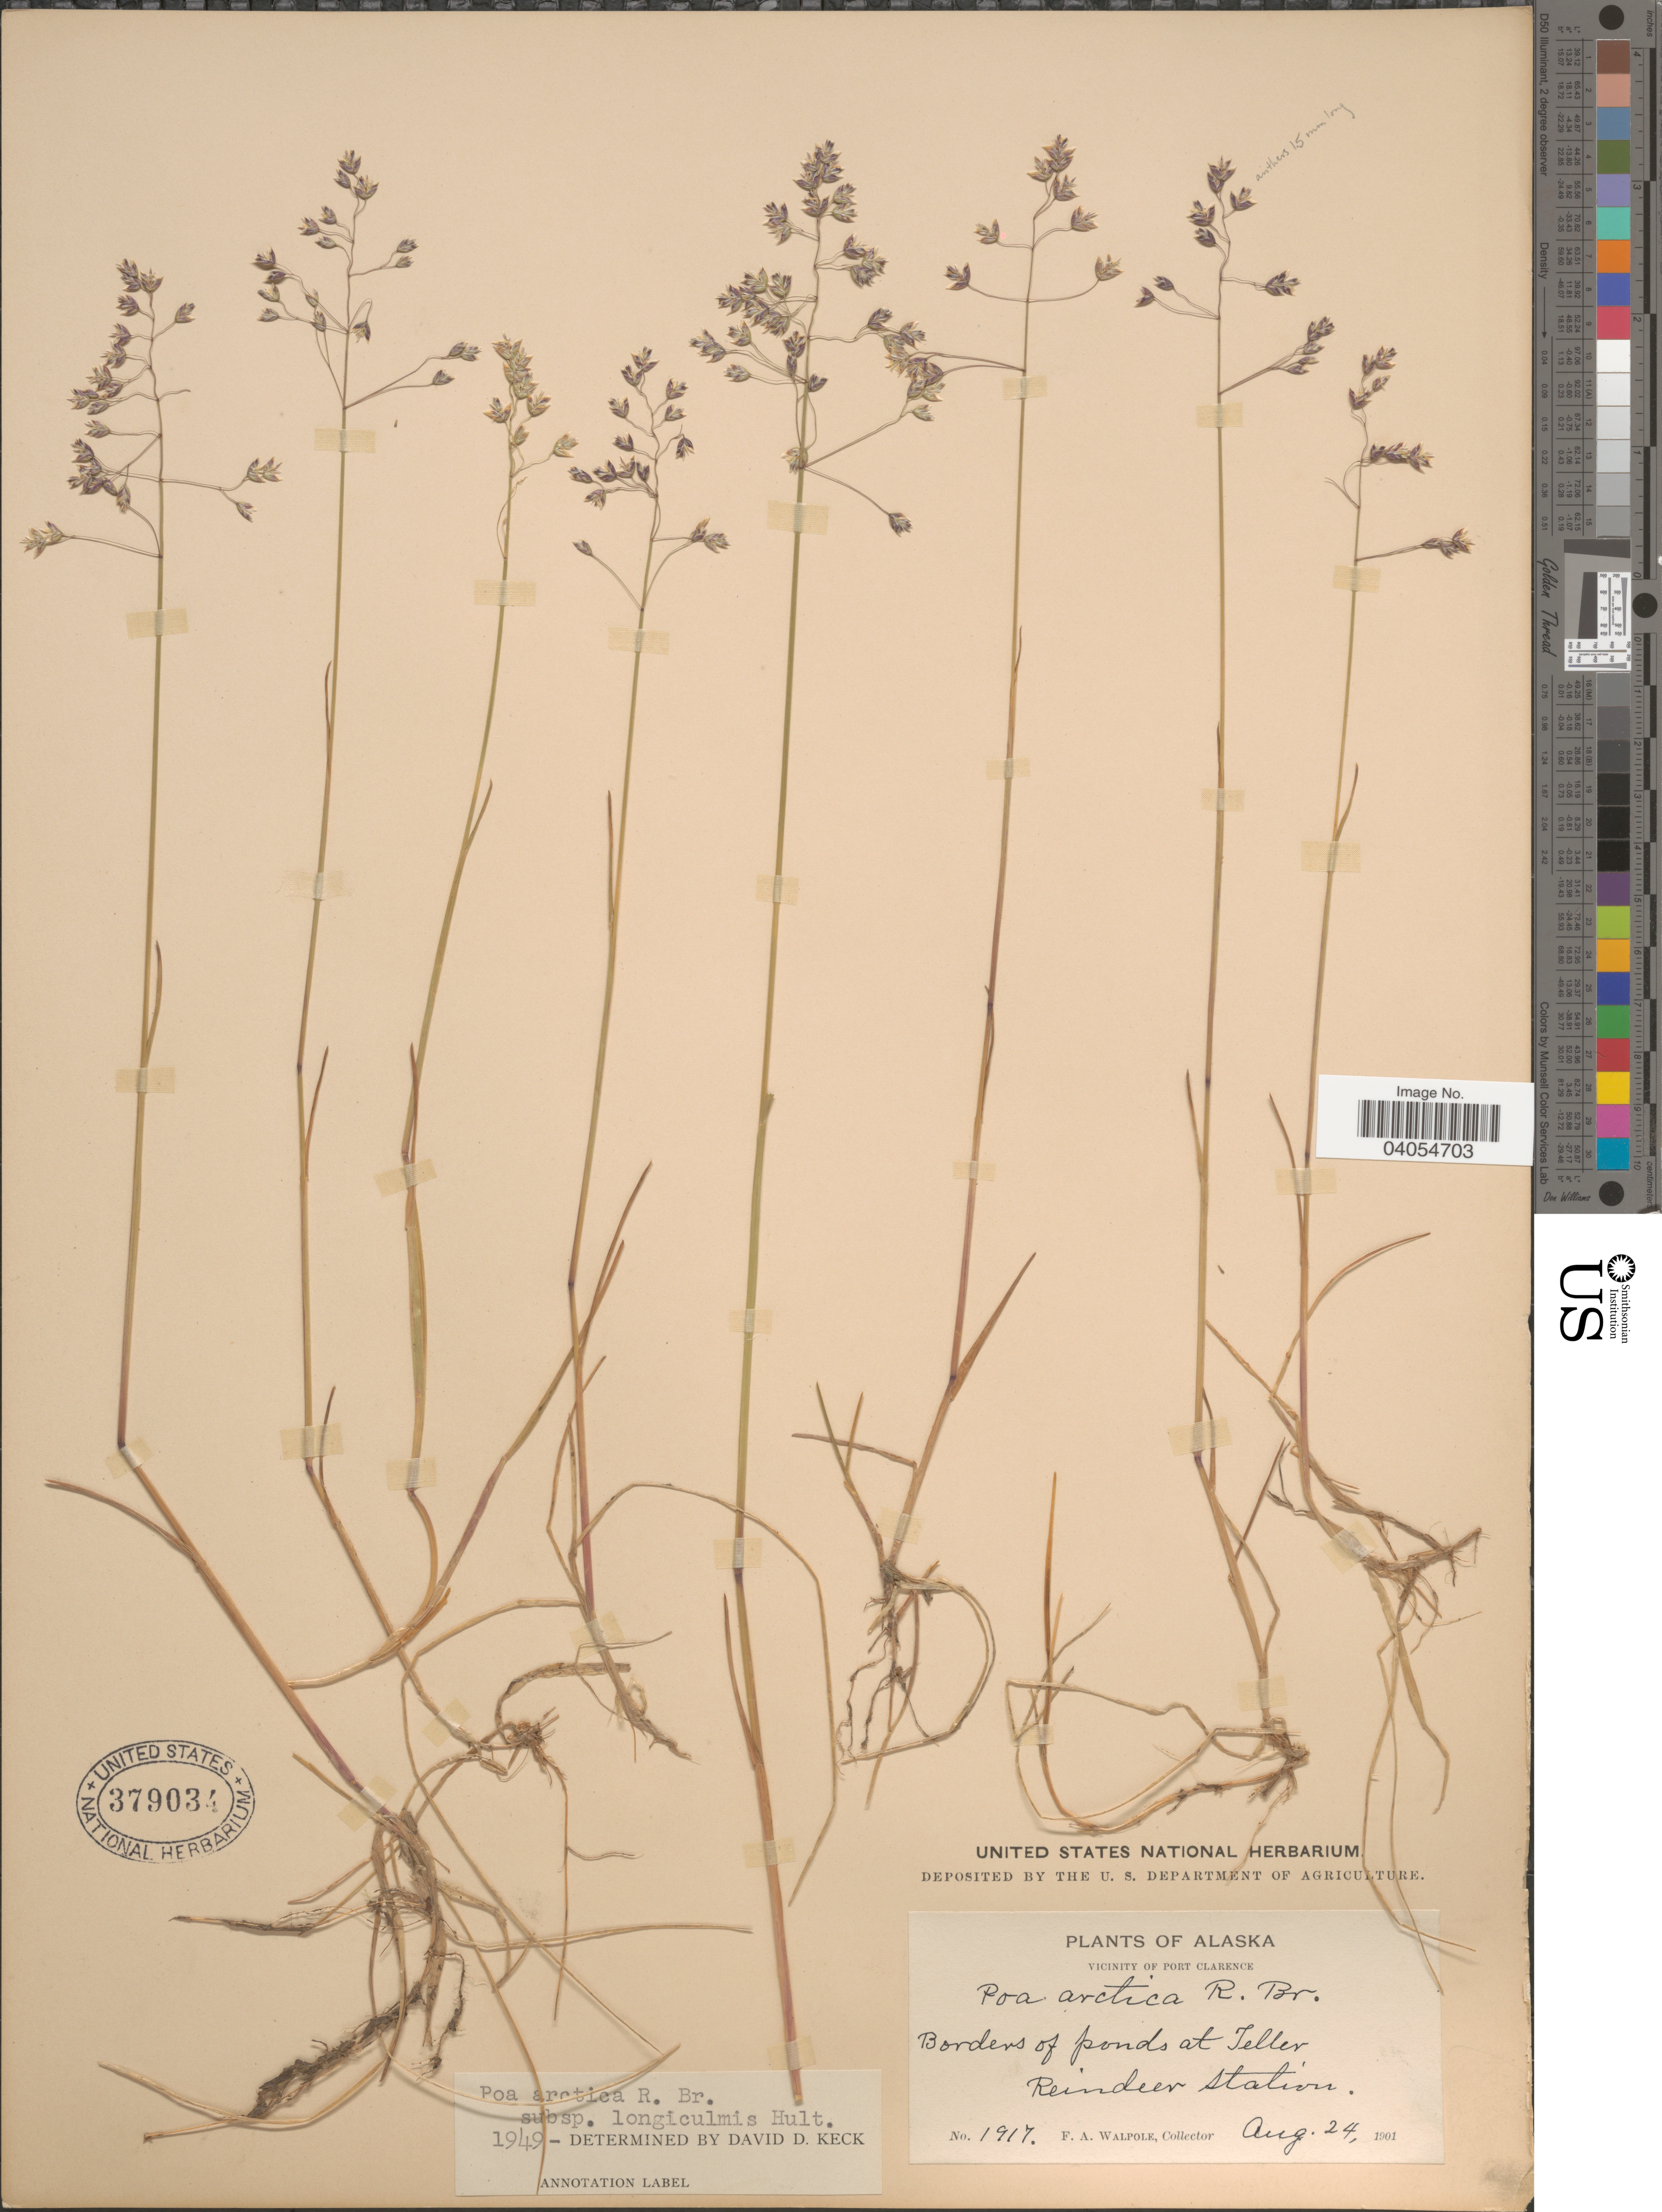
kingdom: Plantae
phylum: Tracheophyta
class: Liliopsida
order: Poales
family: Poaceae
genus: Poa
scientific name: Poa arctica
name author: R. Br.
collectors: F. Walpole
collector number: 1917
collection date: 1901-08-24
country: United States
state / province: Alaska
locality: Vicinity of Port Clarence. Borders of ponds at Teller Reindeer Station.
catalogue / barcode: US 379034